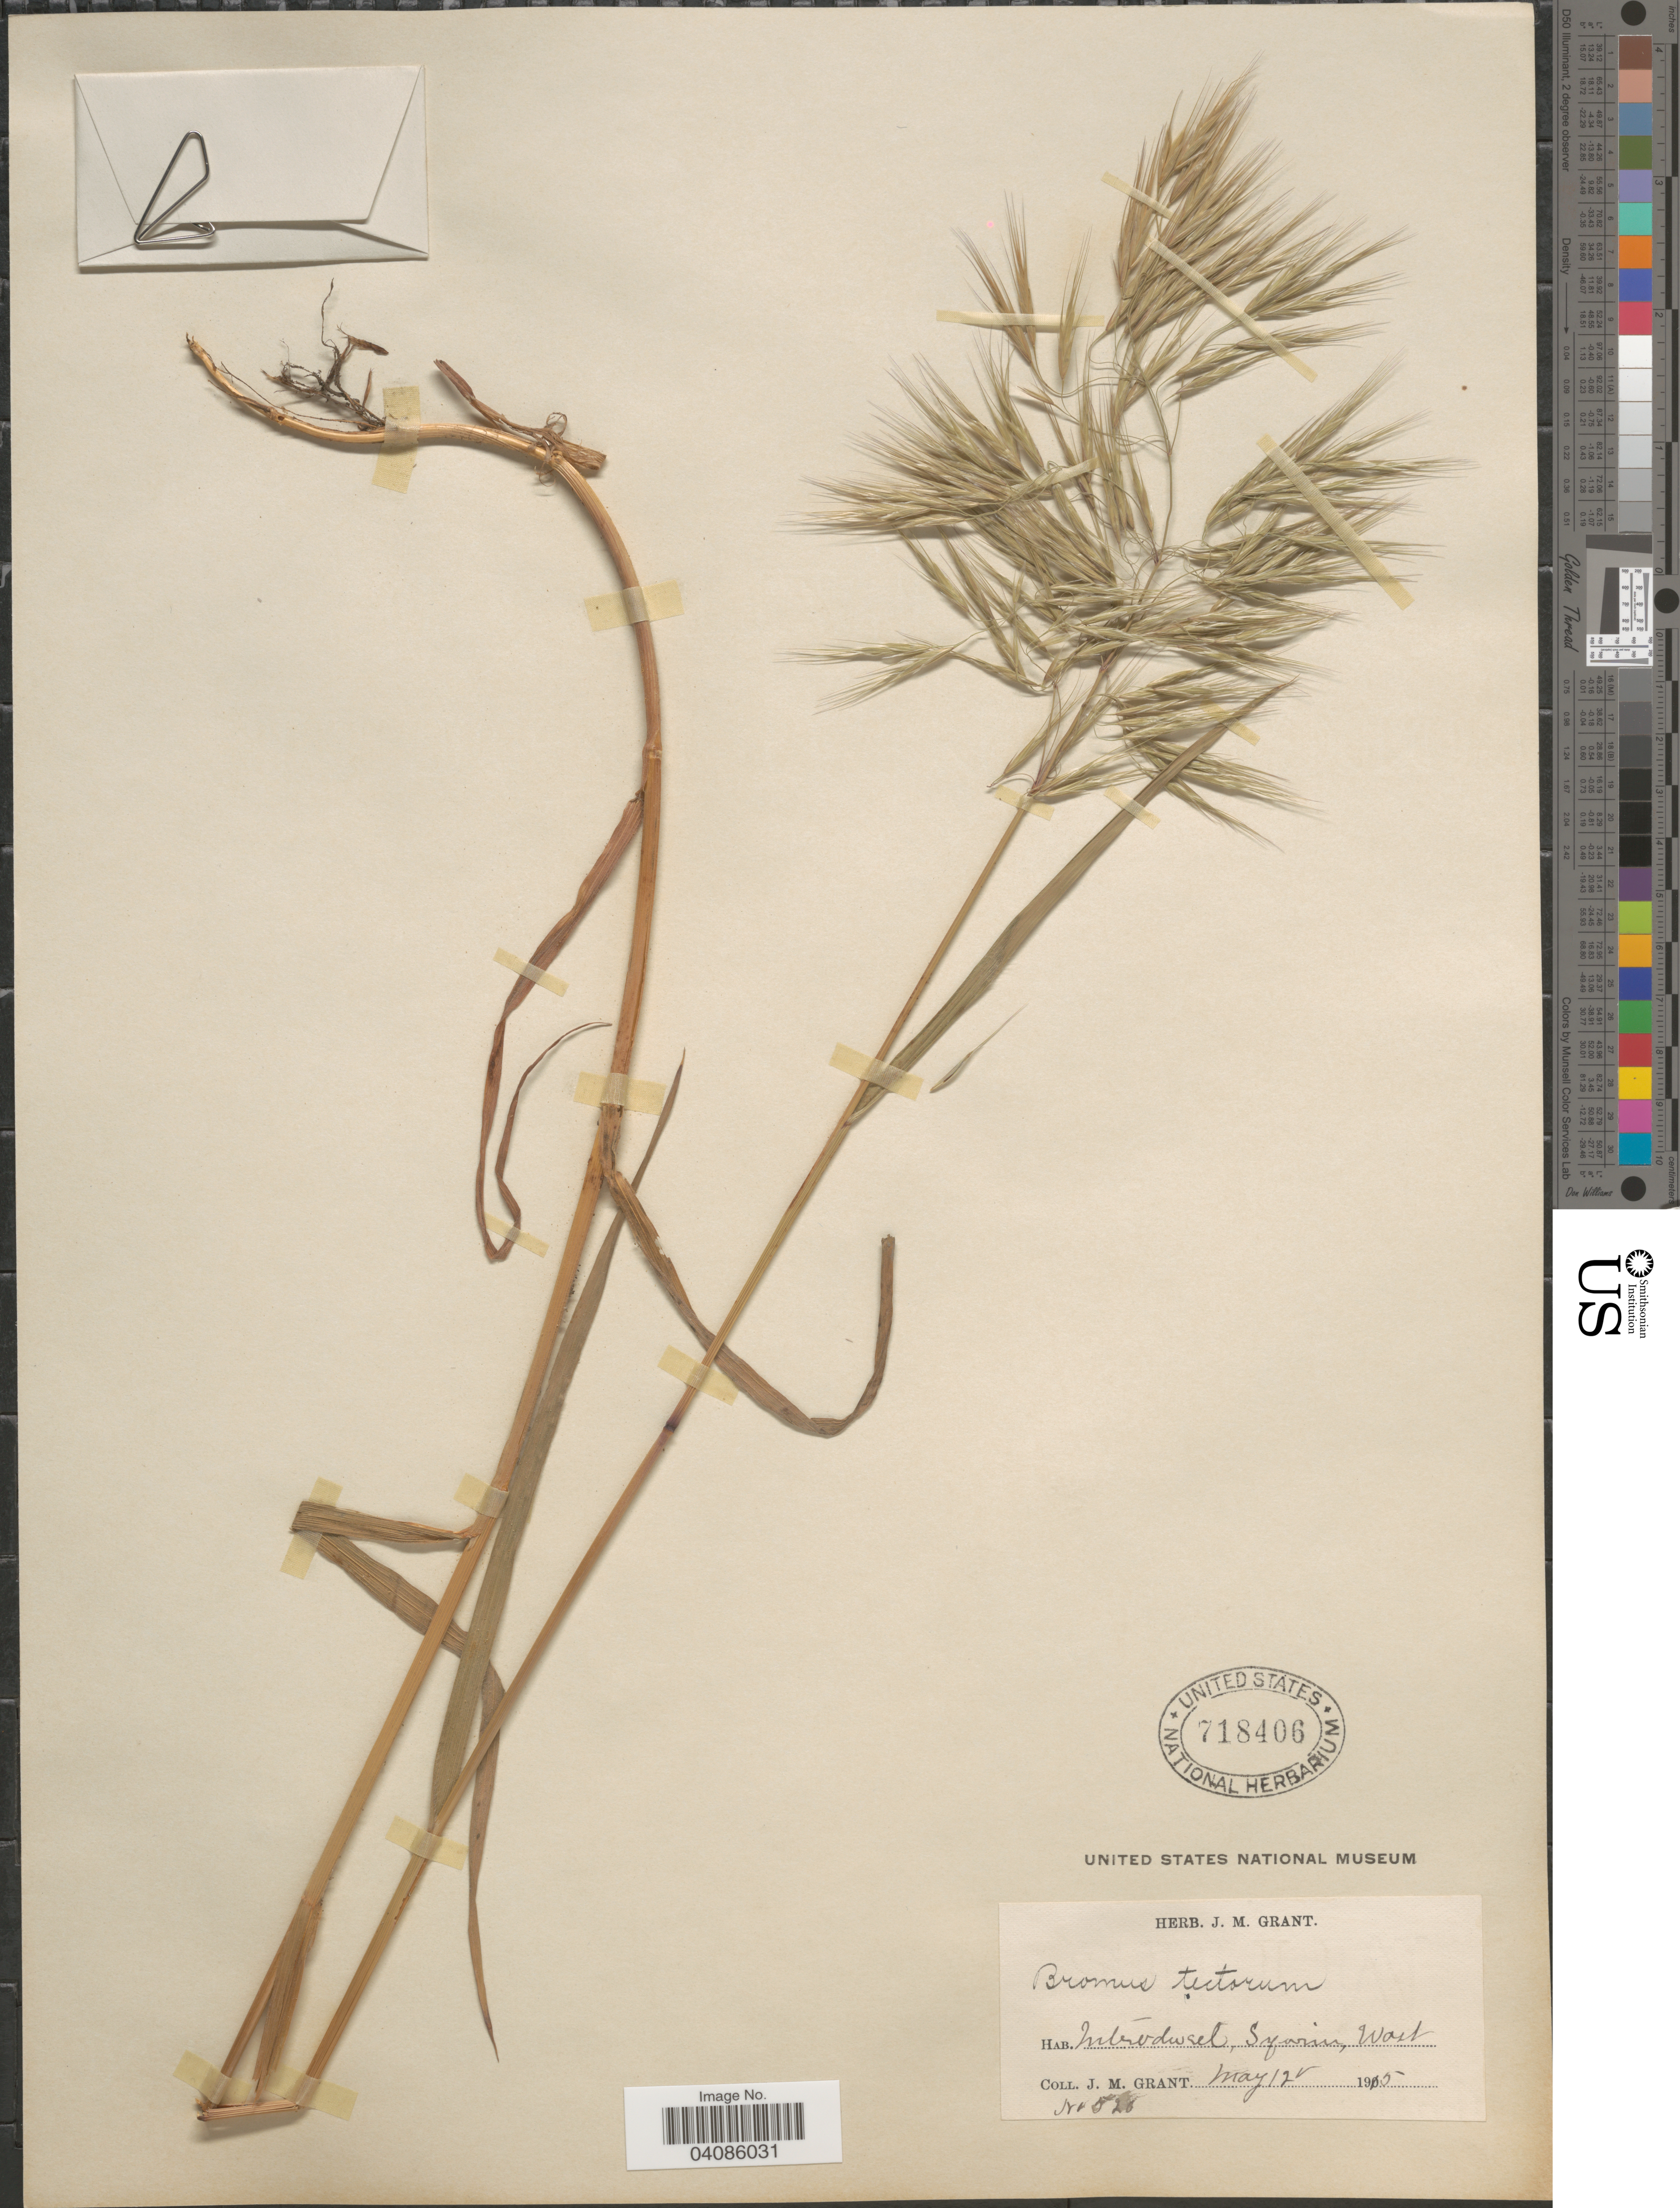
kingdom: Plantae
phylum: Tracheophyta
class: Liliopsida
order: Poales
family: Poaceae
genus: Bromus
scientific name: Bromus tectorum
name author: L.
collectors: J. M. Grant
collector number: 528*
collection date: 1905-05-12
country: United States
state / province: Washington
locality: Sequim.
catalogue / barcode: US 718406